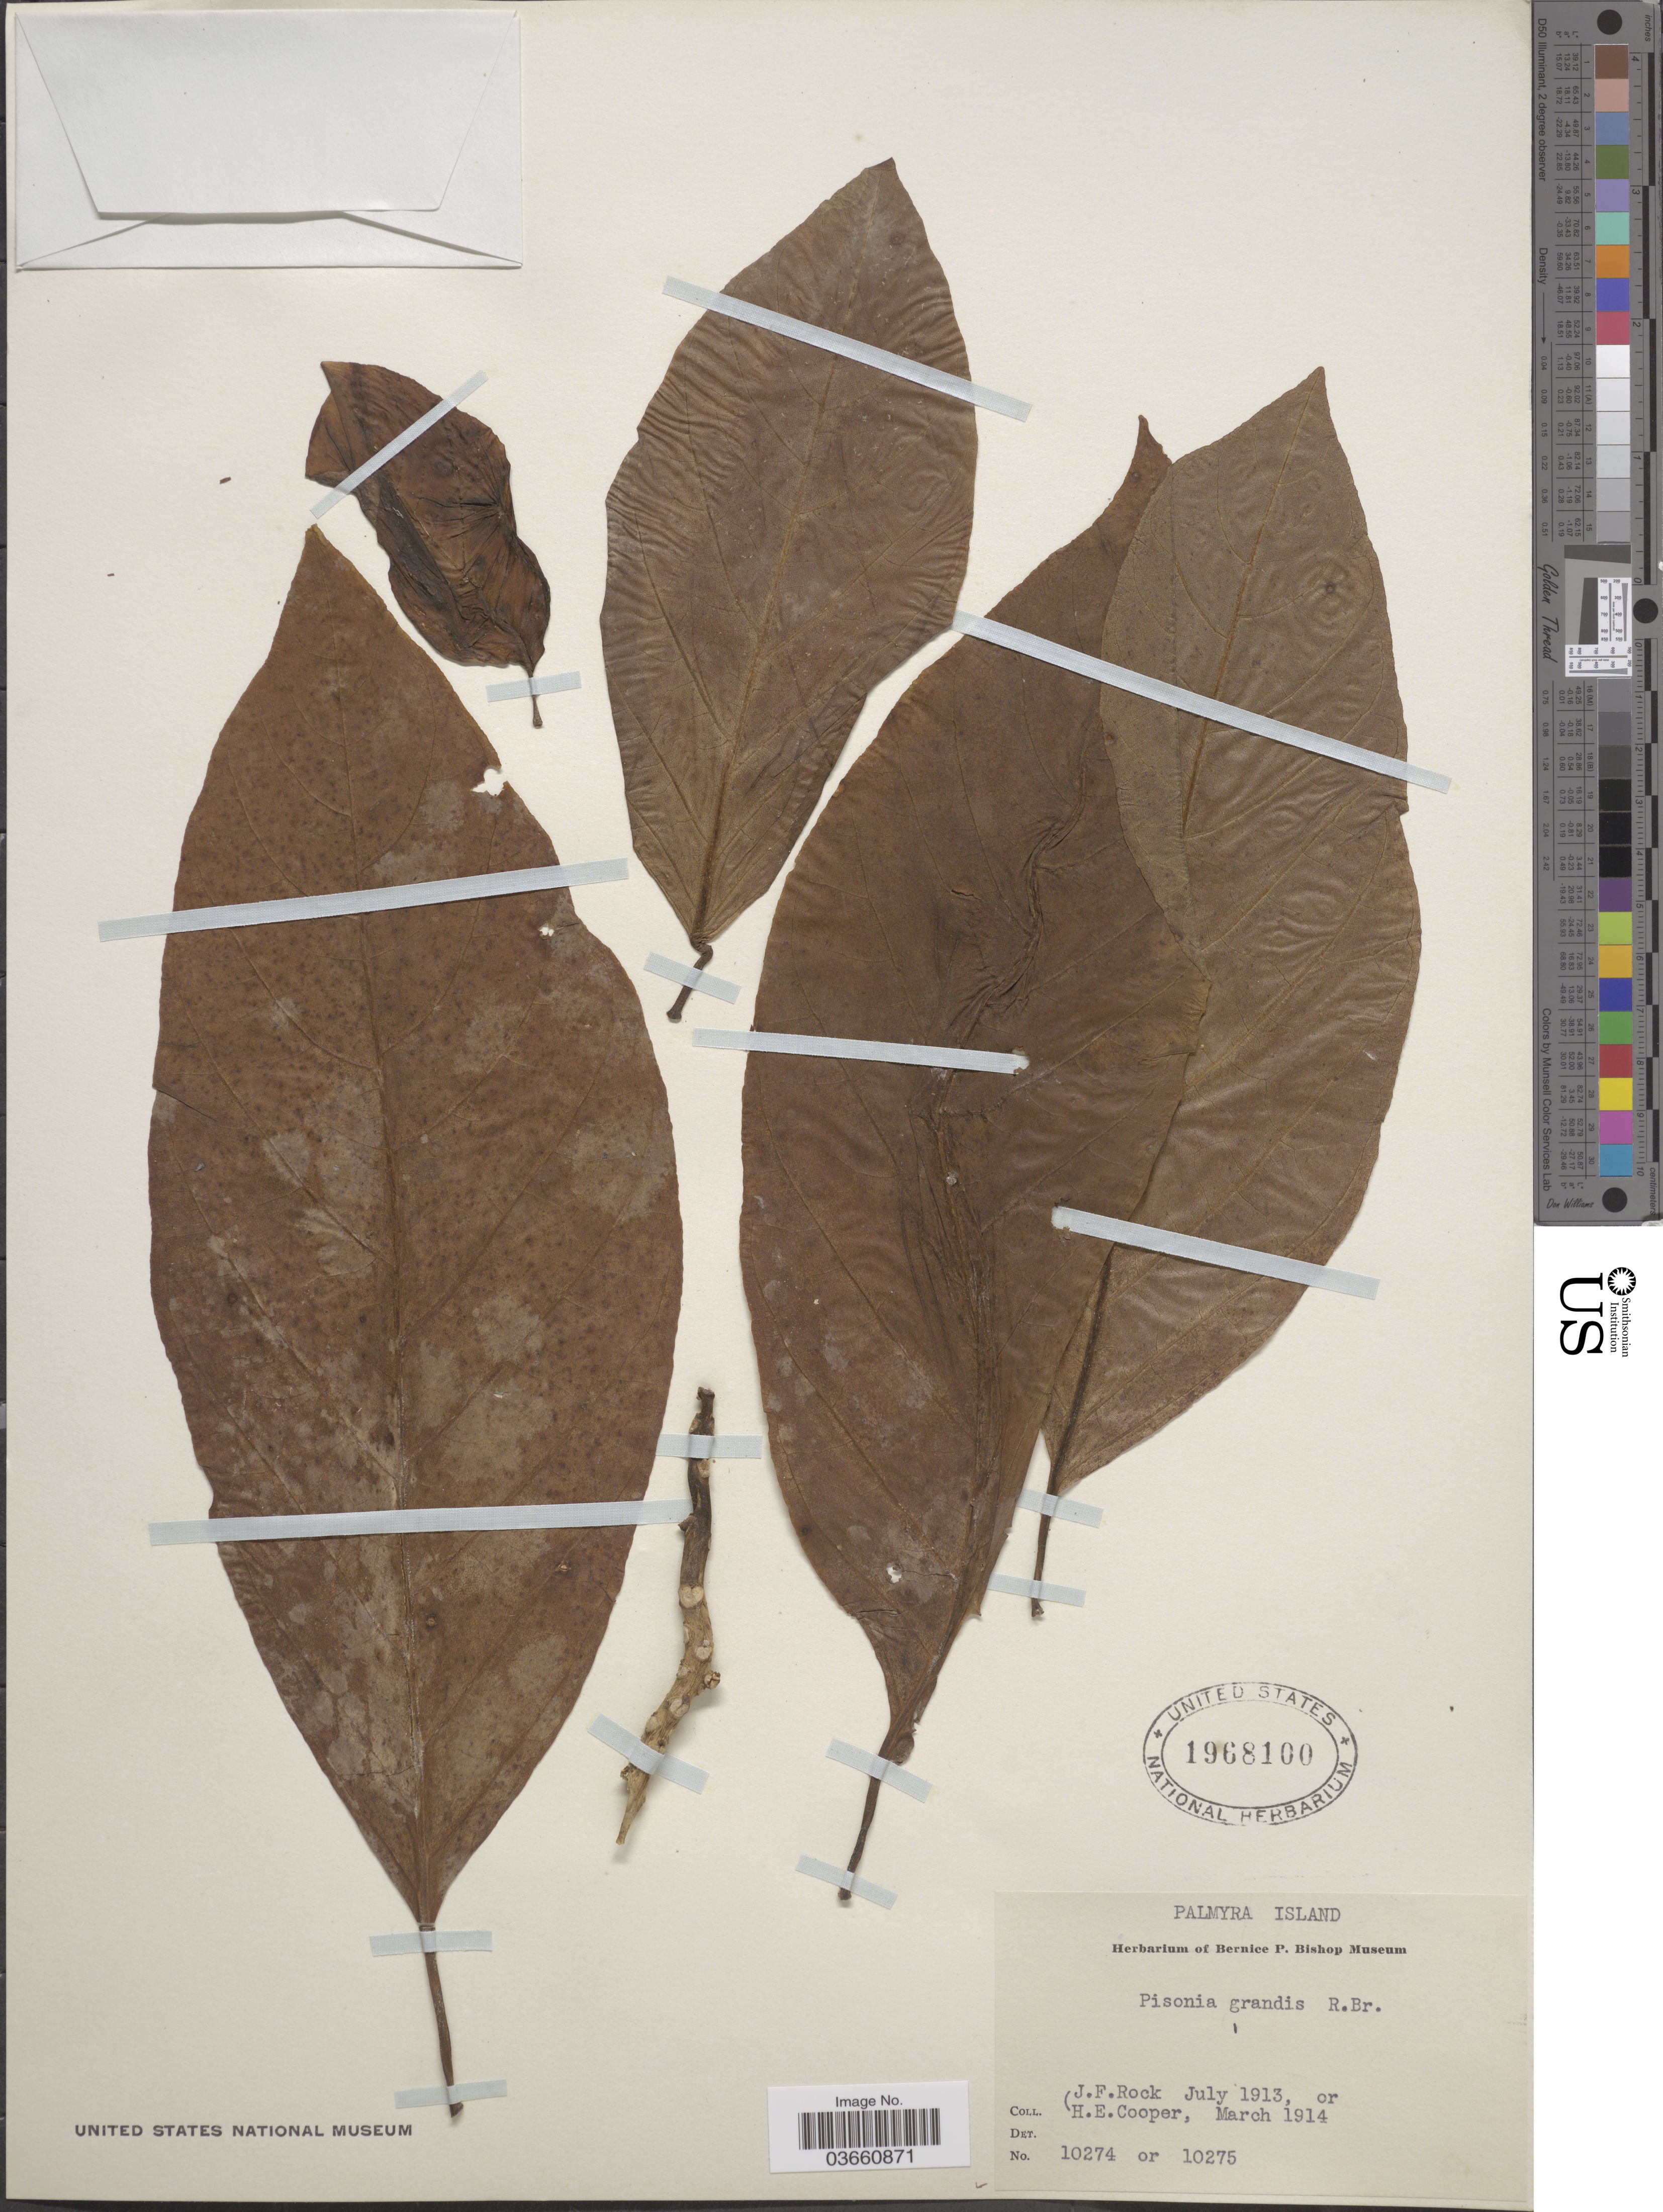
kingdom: Plantae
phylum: Tracheophyta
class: Magnoliopsida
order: Caryophyllales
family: Nyctaginaceae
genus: Pisonia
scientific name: Pisonia grandis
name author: R. Br.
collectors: J. Rock & H. Cooper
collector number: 10274/10275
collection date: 1913-07/1914-03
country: U.S. Administered Pacific Islands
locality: Palmyra Island.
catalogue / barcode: US 1968100